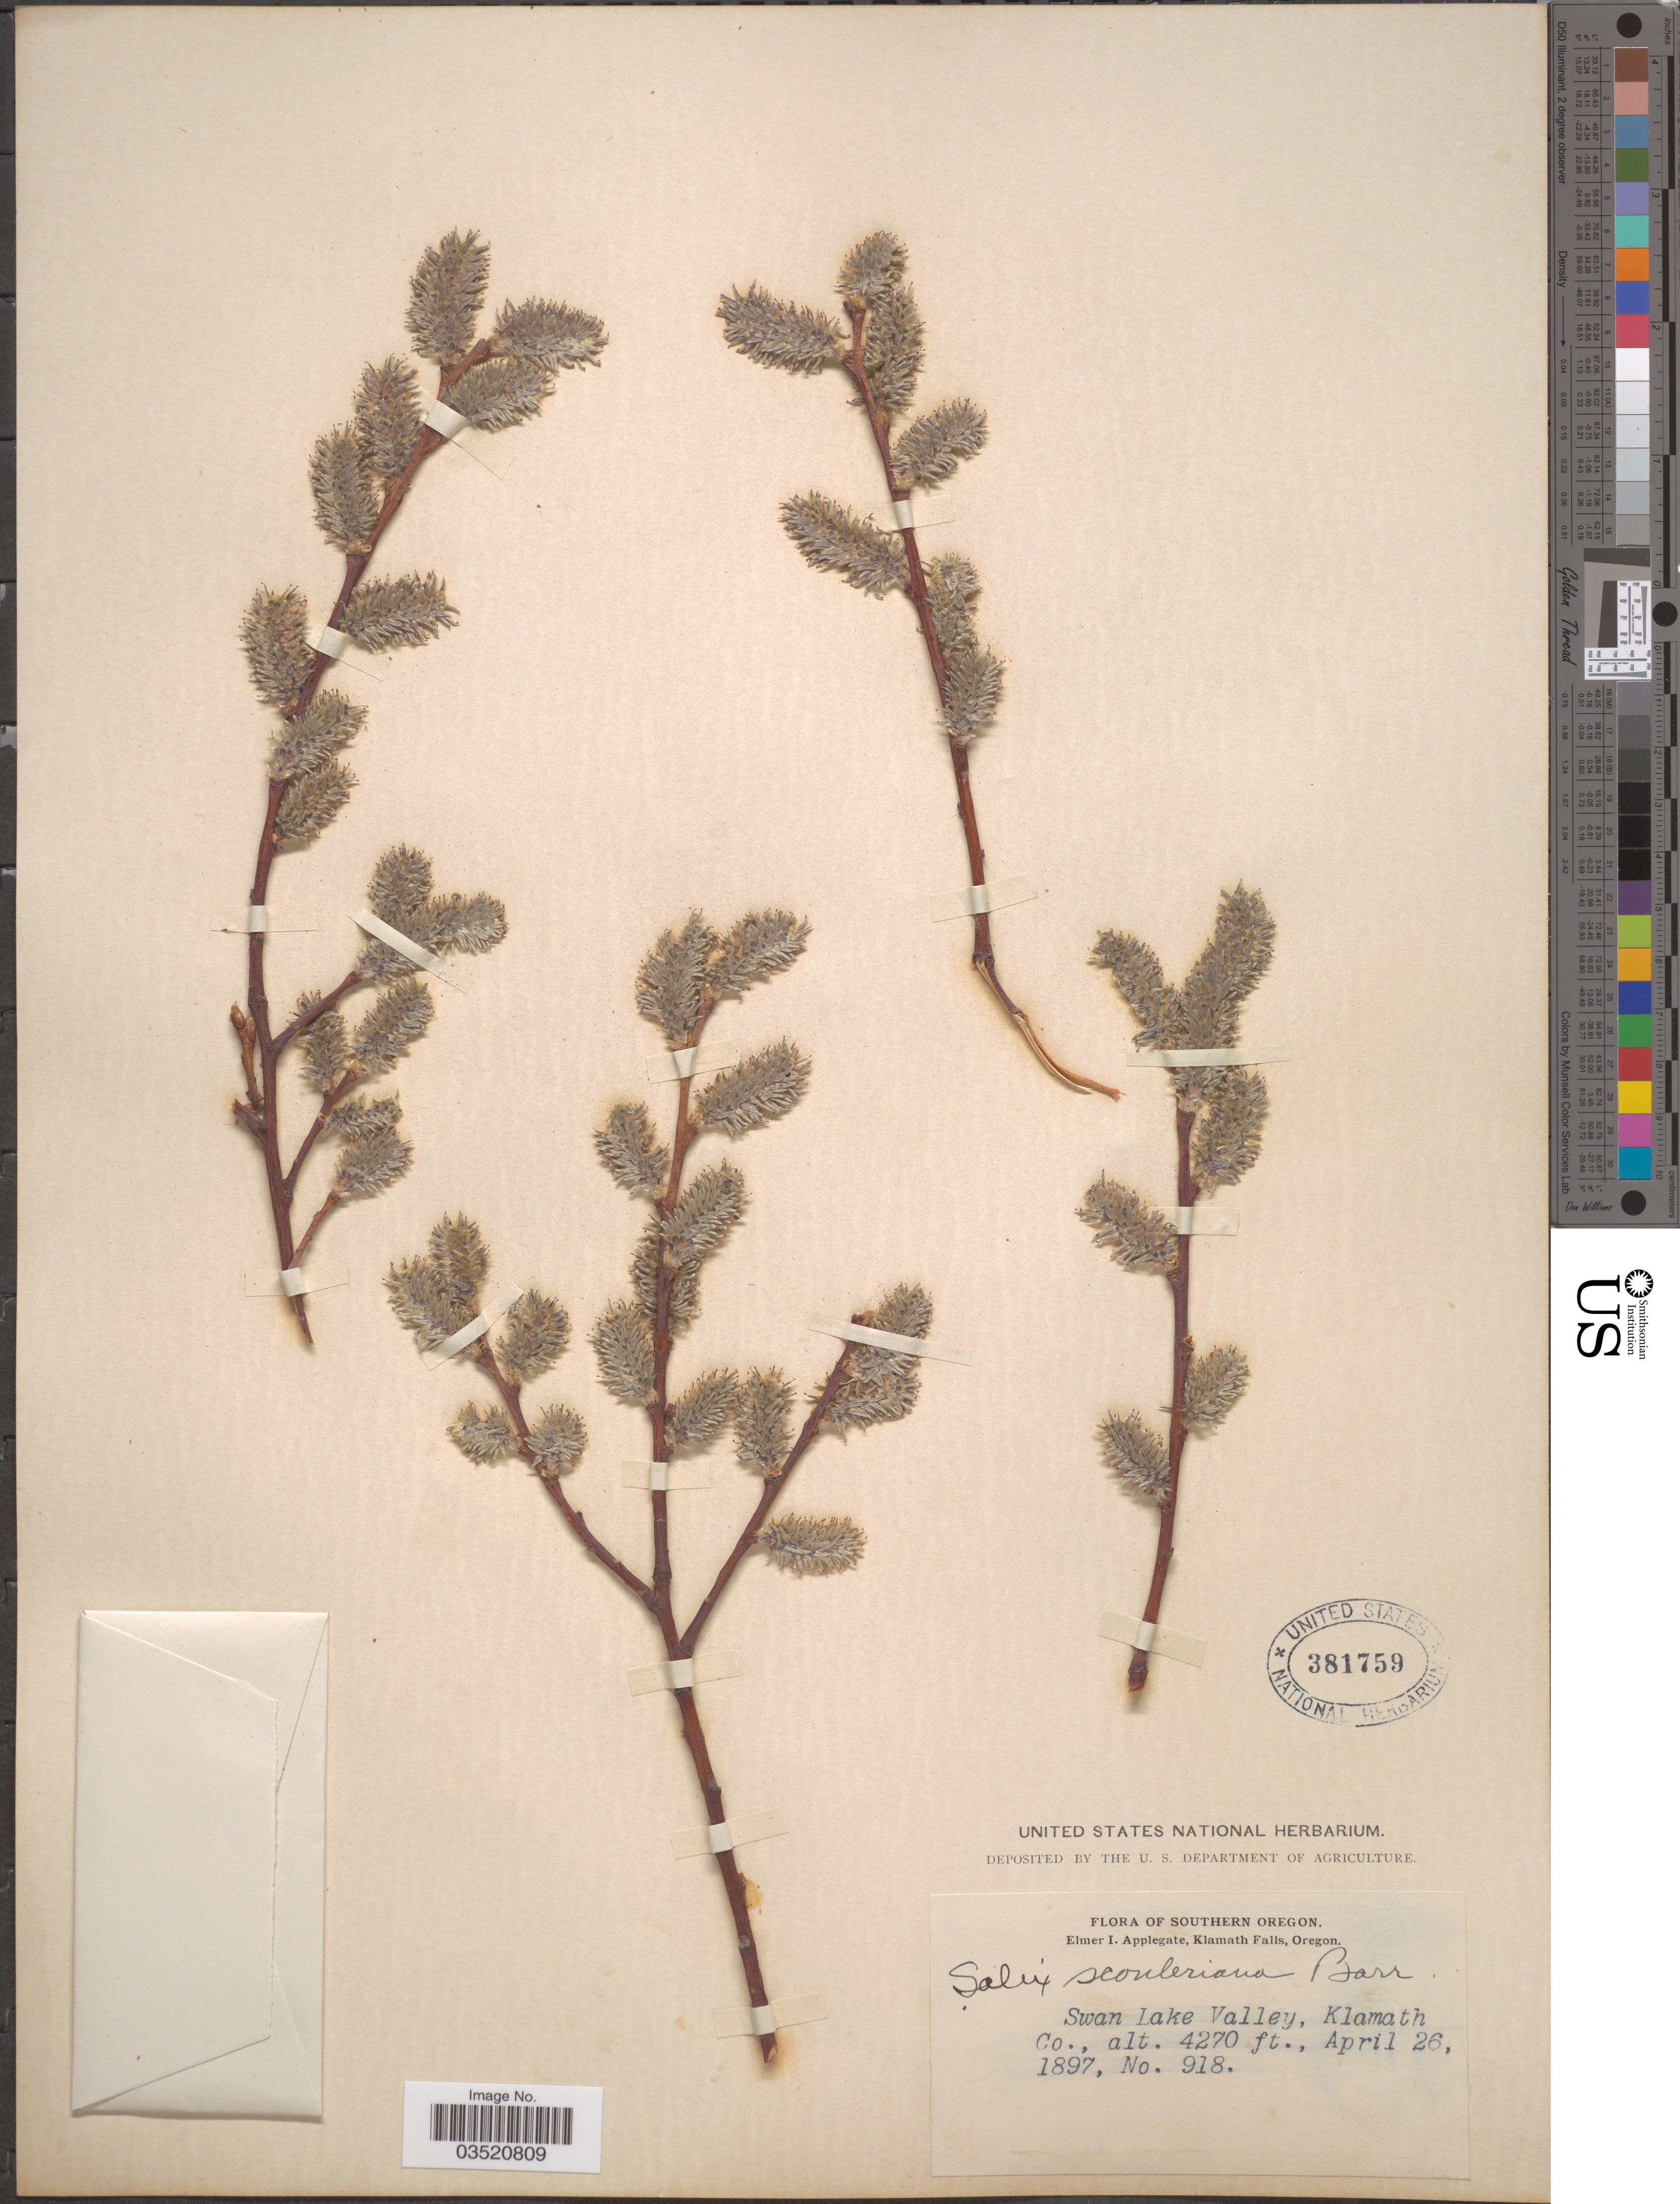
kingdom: Plantae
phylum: Tracheophyta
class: Magnoliopsida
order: Malpighiales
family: Salicaceae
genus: Salix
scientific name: Salix scouleriana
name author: Barratt ex Hook.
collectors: E. I. Applegate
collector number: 918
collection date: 1897-04-26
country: United States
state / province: Oregon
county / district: Klamath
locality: Southern Oregon. Klamath Falls. [unsure placement] Swan Lake Valley, Klamath Co.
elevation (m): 1301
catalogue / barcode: US 381759